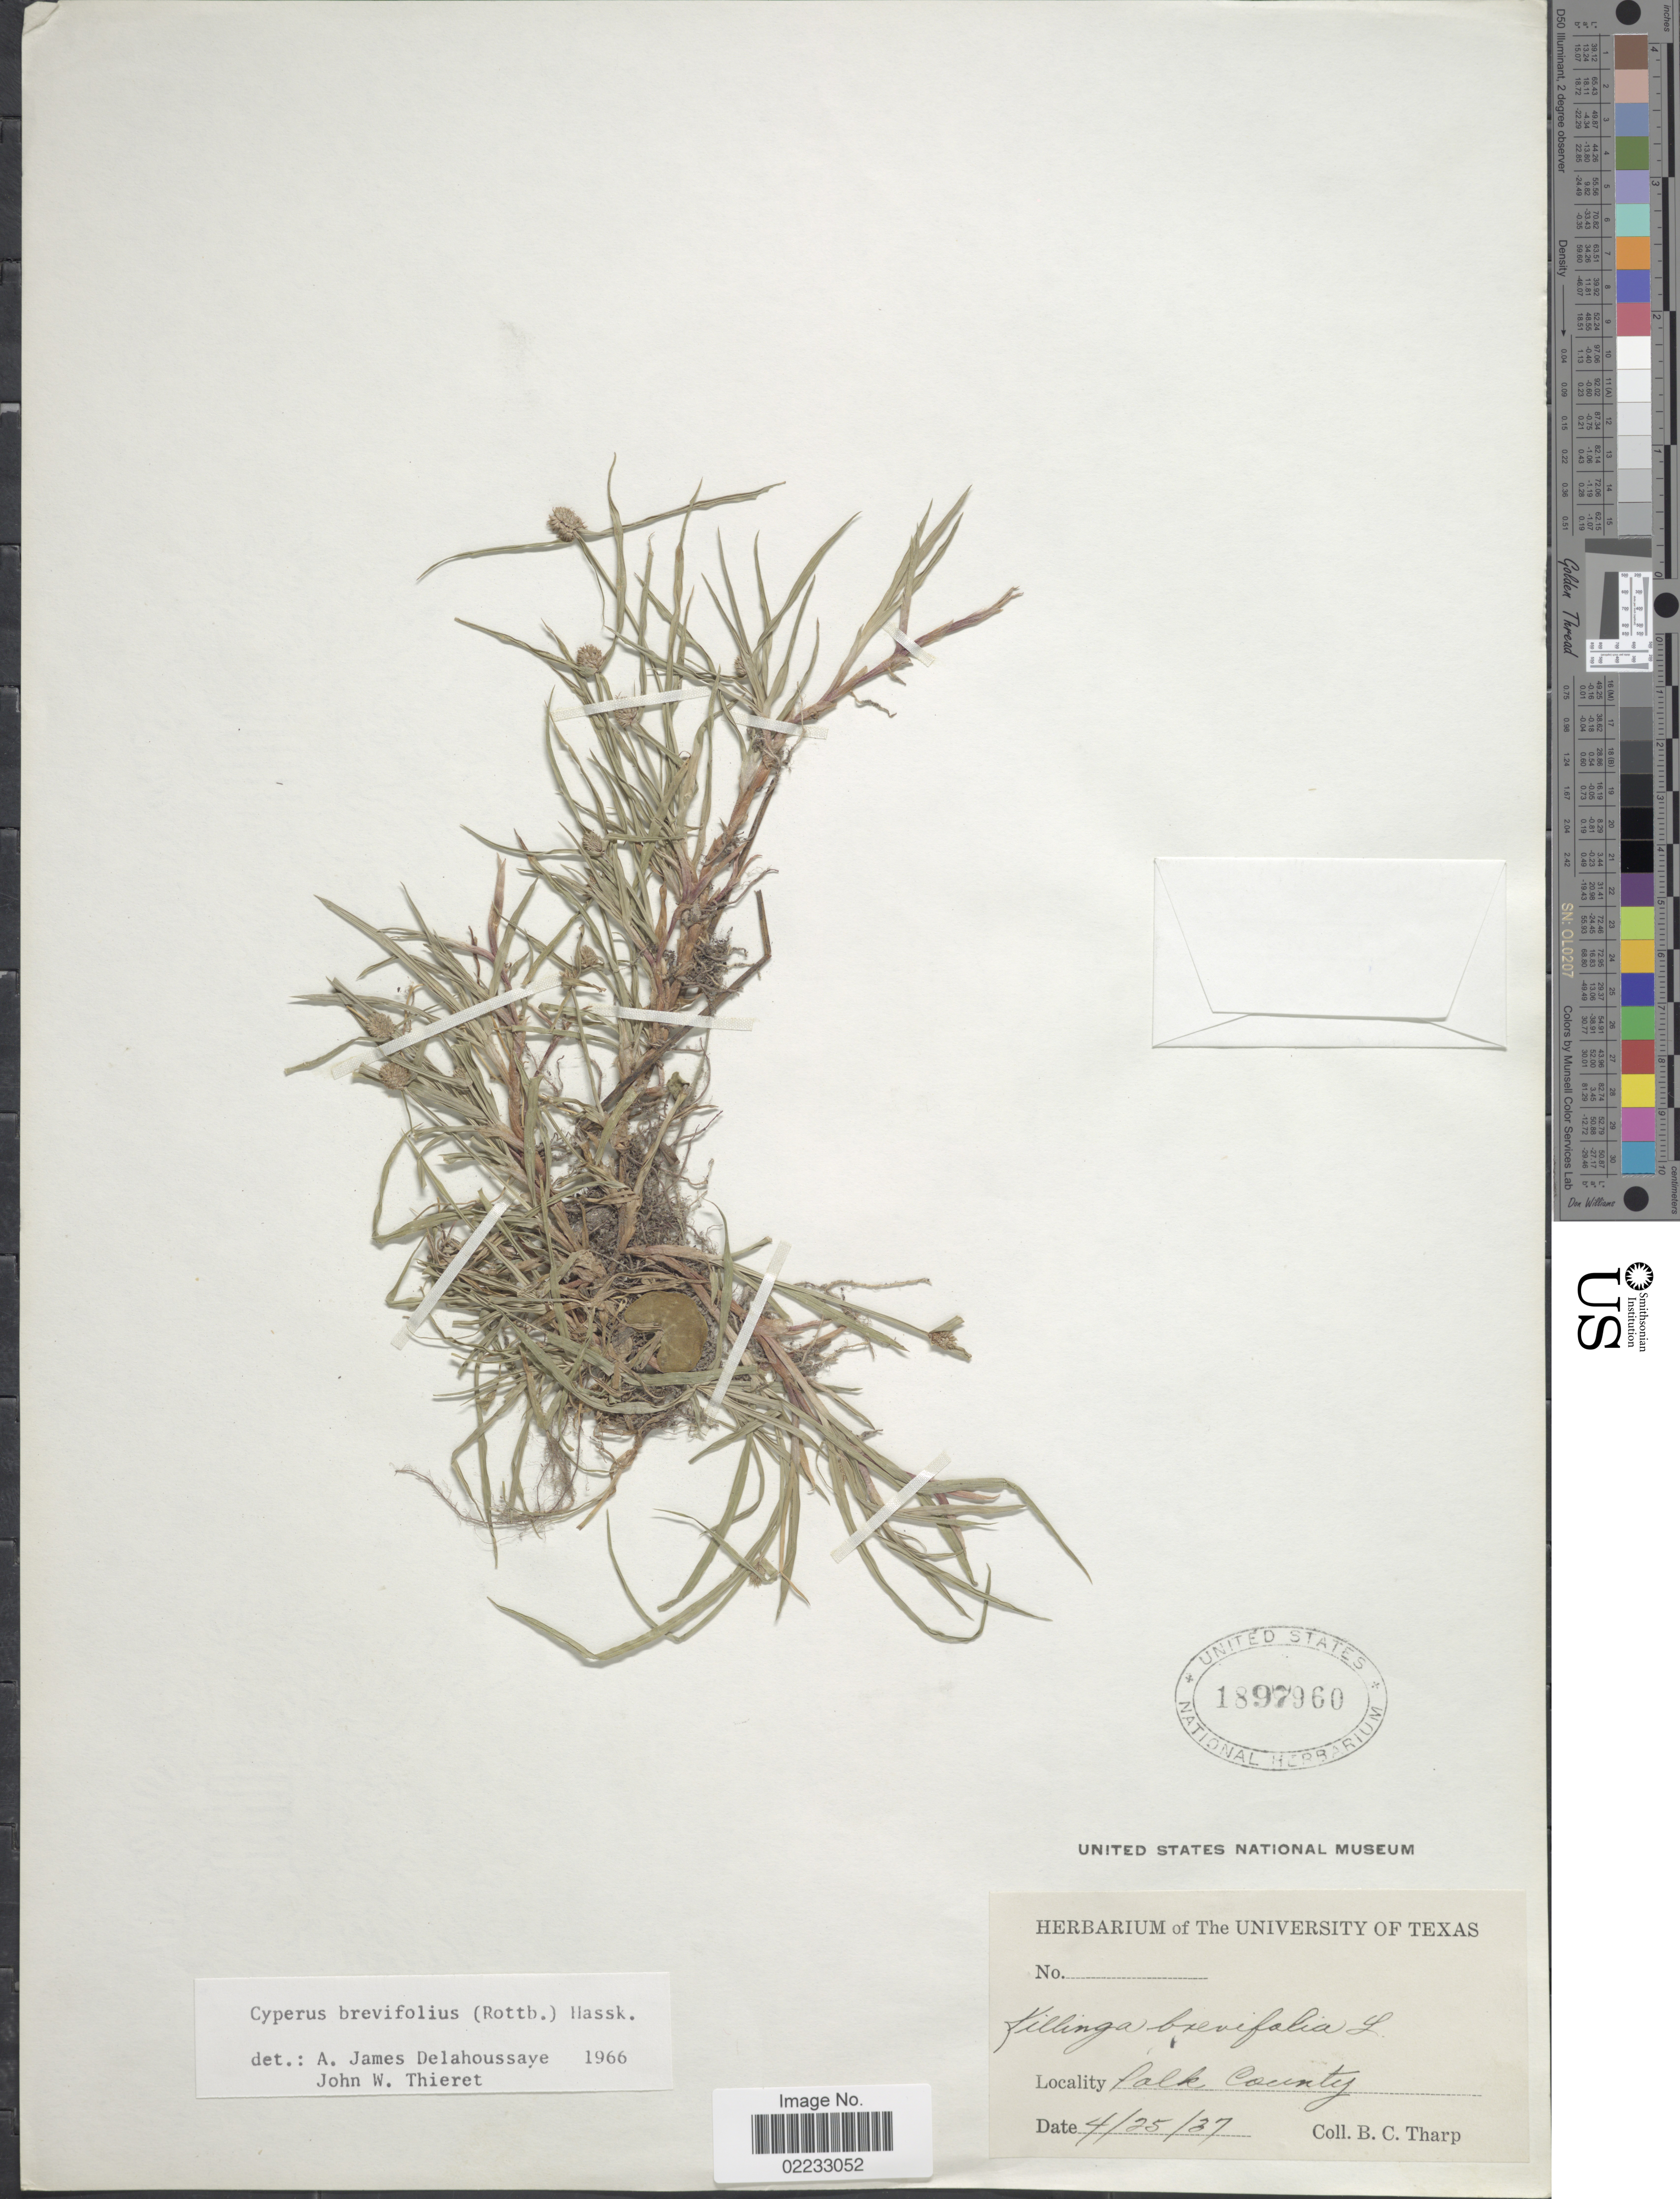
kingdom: Plantae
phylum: Tracheophyta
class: Liliopsida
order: Poales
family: Cyperaceae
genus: Cyperus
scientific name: Cyperus brevifolius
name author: (Rottb.) Hassk.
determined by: Strong, M. T., (US), Smithsonian Institution - National Museum of Natural History (UNITED STATES)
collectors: B. C. Tharp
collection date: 1937-04-25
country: United States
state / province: Texas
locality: Polk County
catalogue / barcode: US 1897960